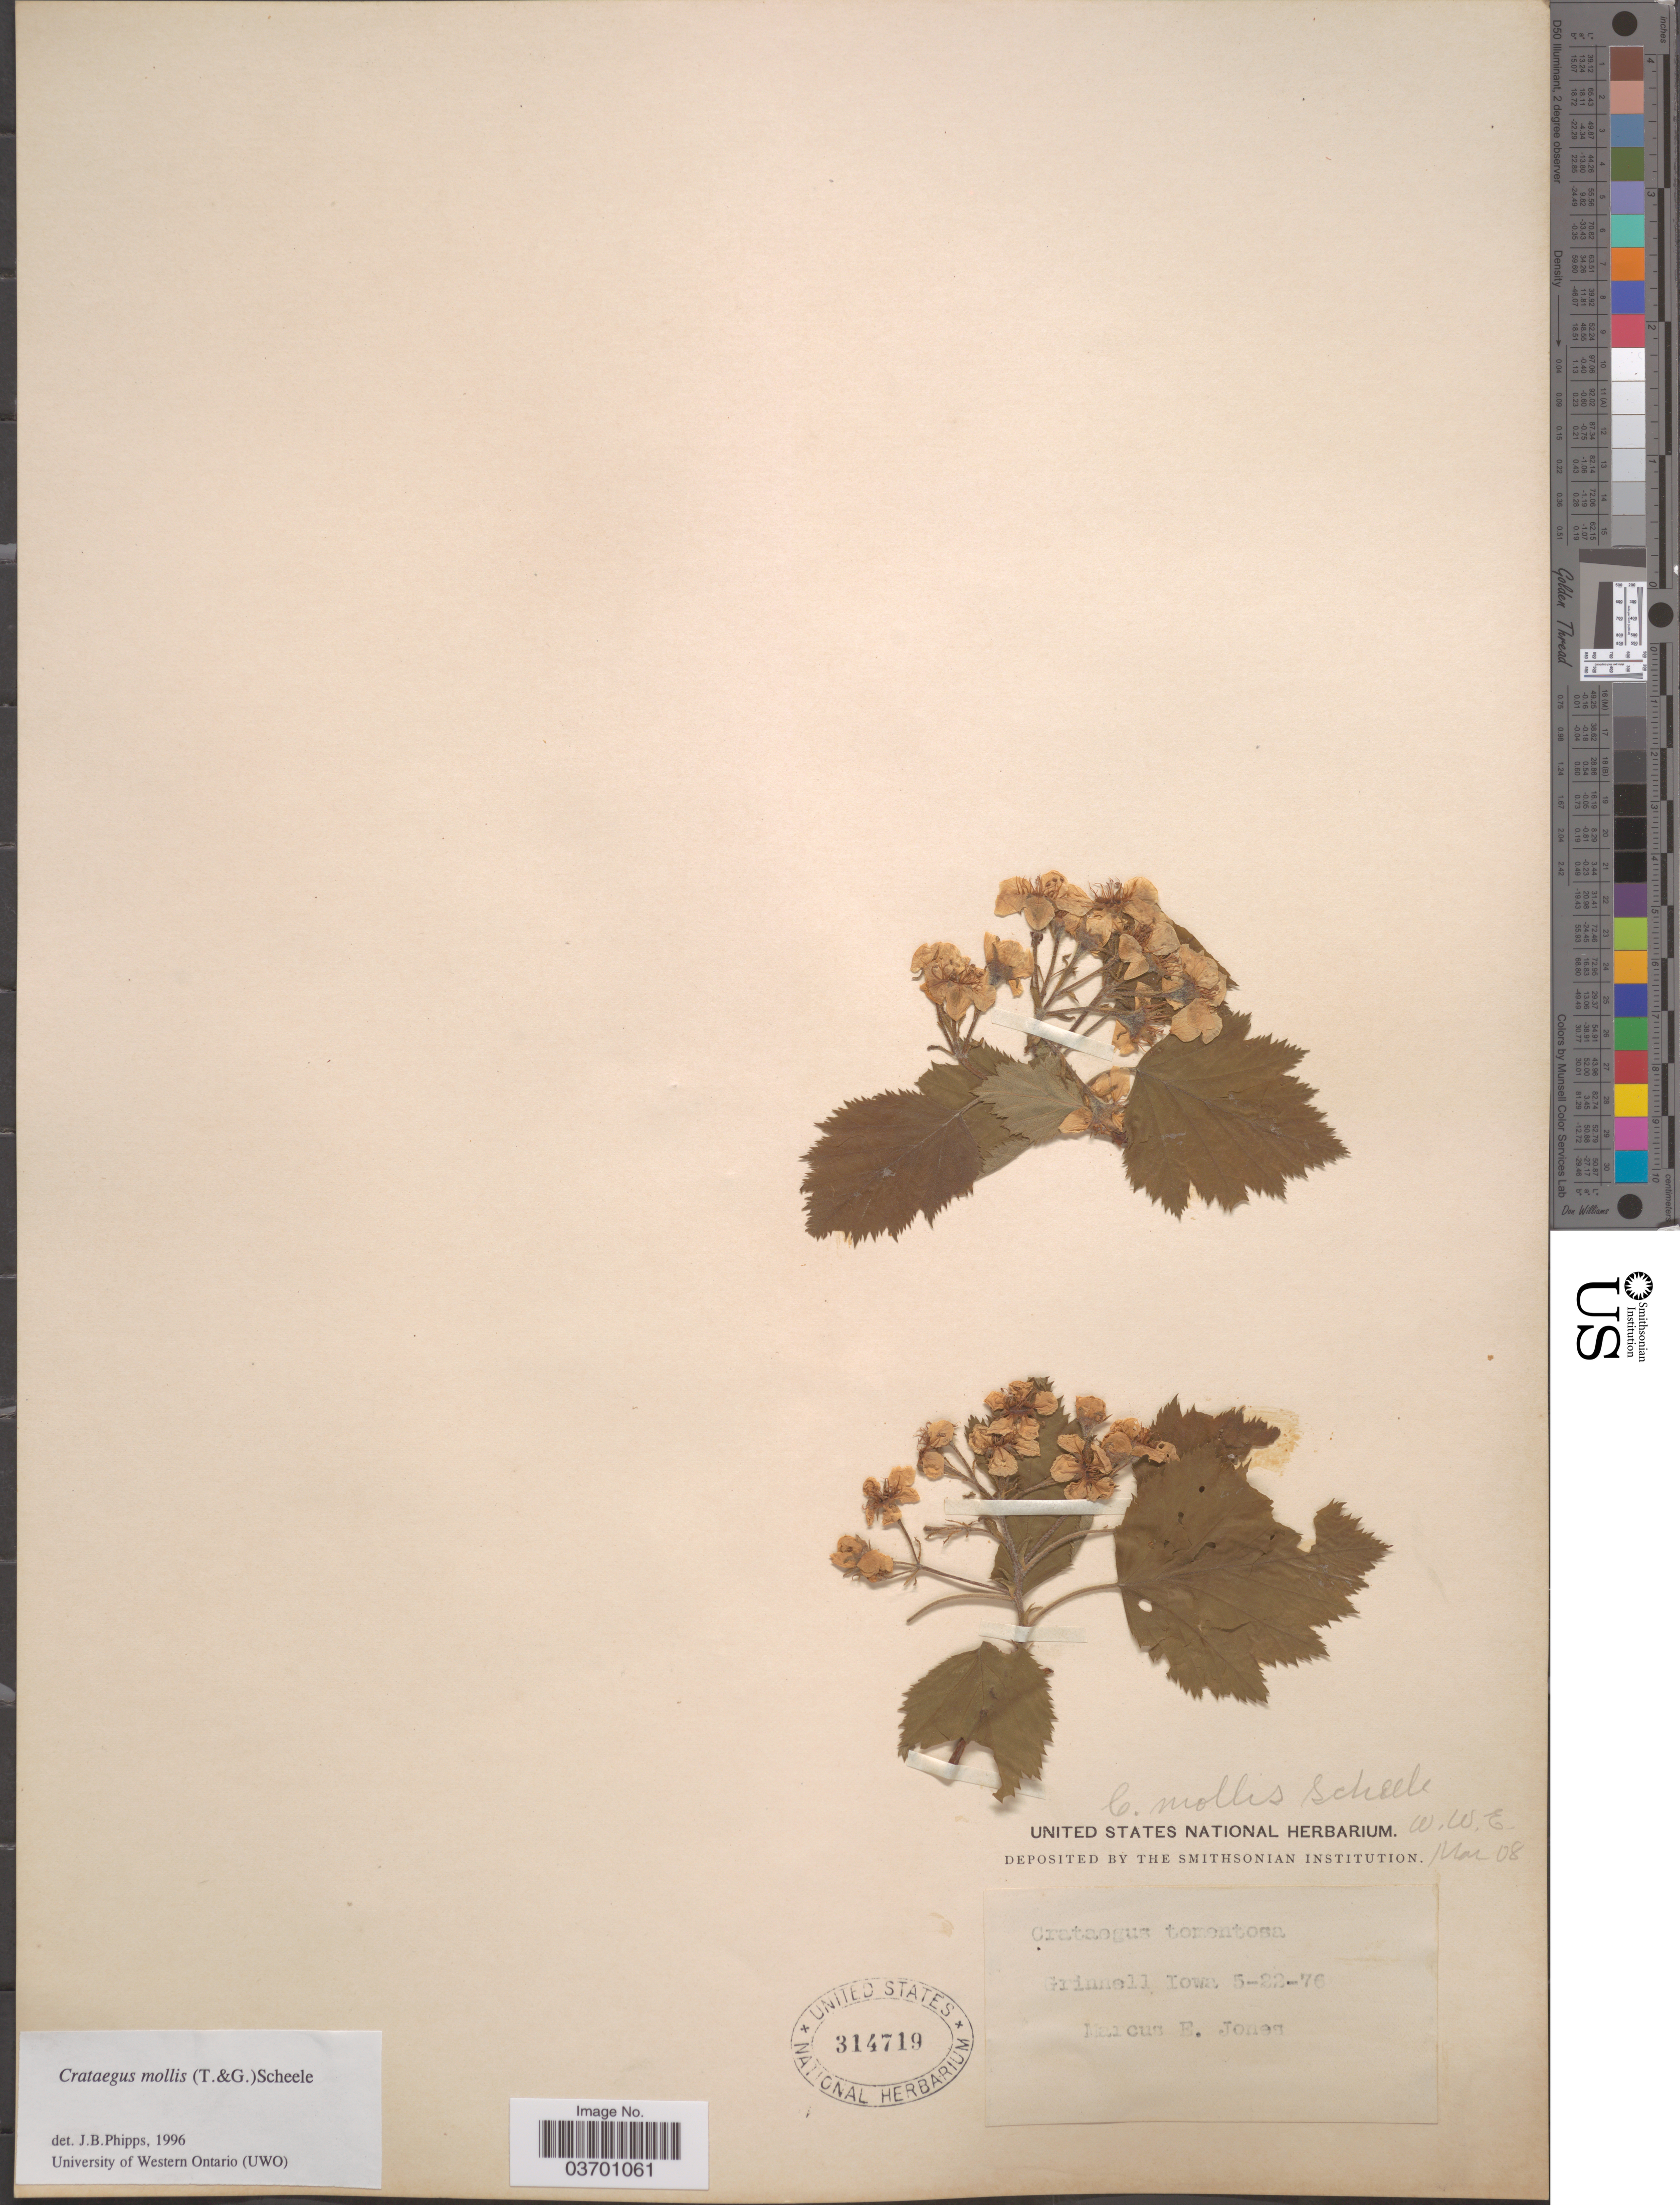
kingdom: Plantae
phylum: Tracheophyta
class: Magnoliopsida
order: Rosales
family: Rosaceae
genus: Crataegus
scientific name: Crataegus mollis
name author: (Torr. & A. Gray) Scheele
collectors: M. E. Jones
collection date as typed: Transcribed d/m/y: 22/5/76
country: United States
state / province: Iowa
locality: Grinnell.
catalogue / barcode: US 314719